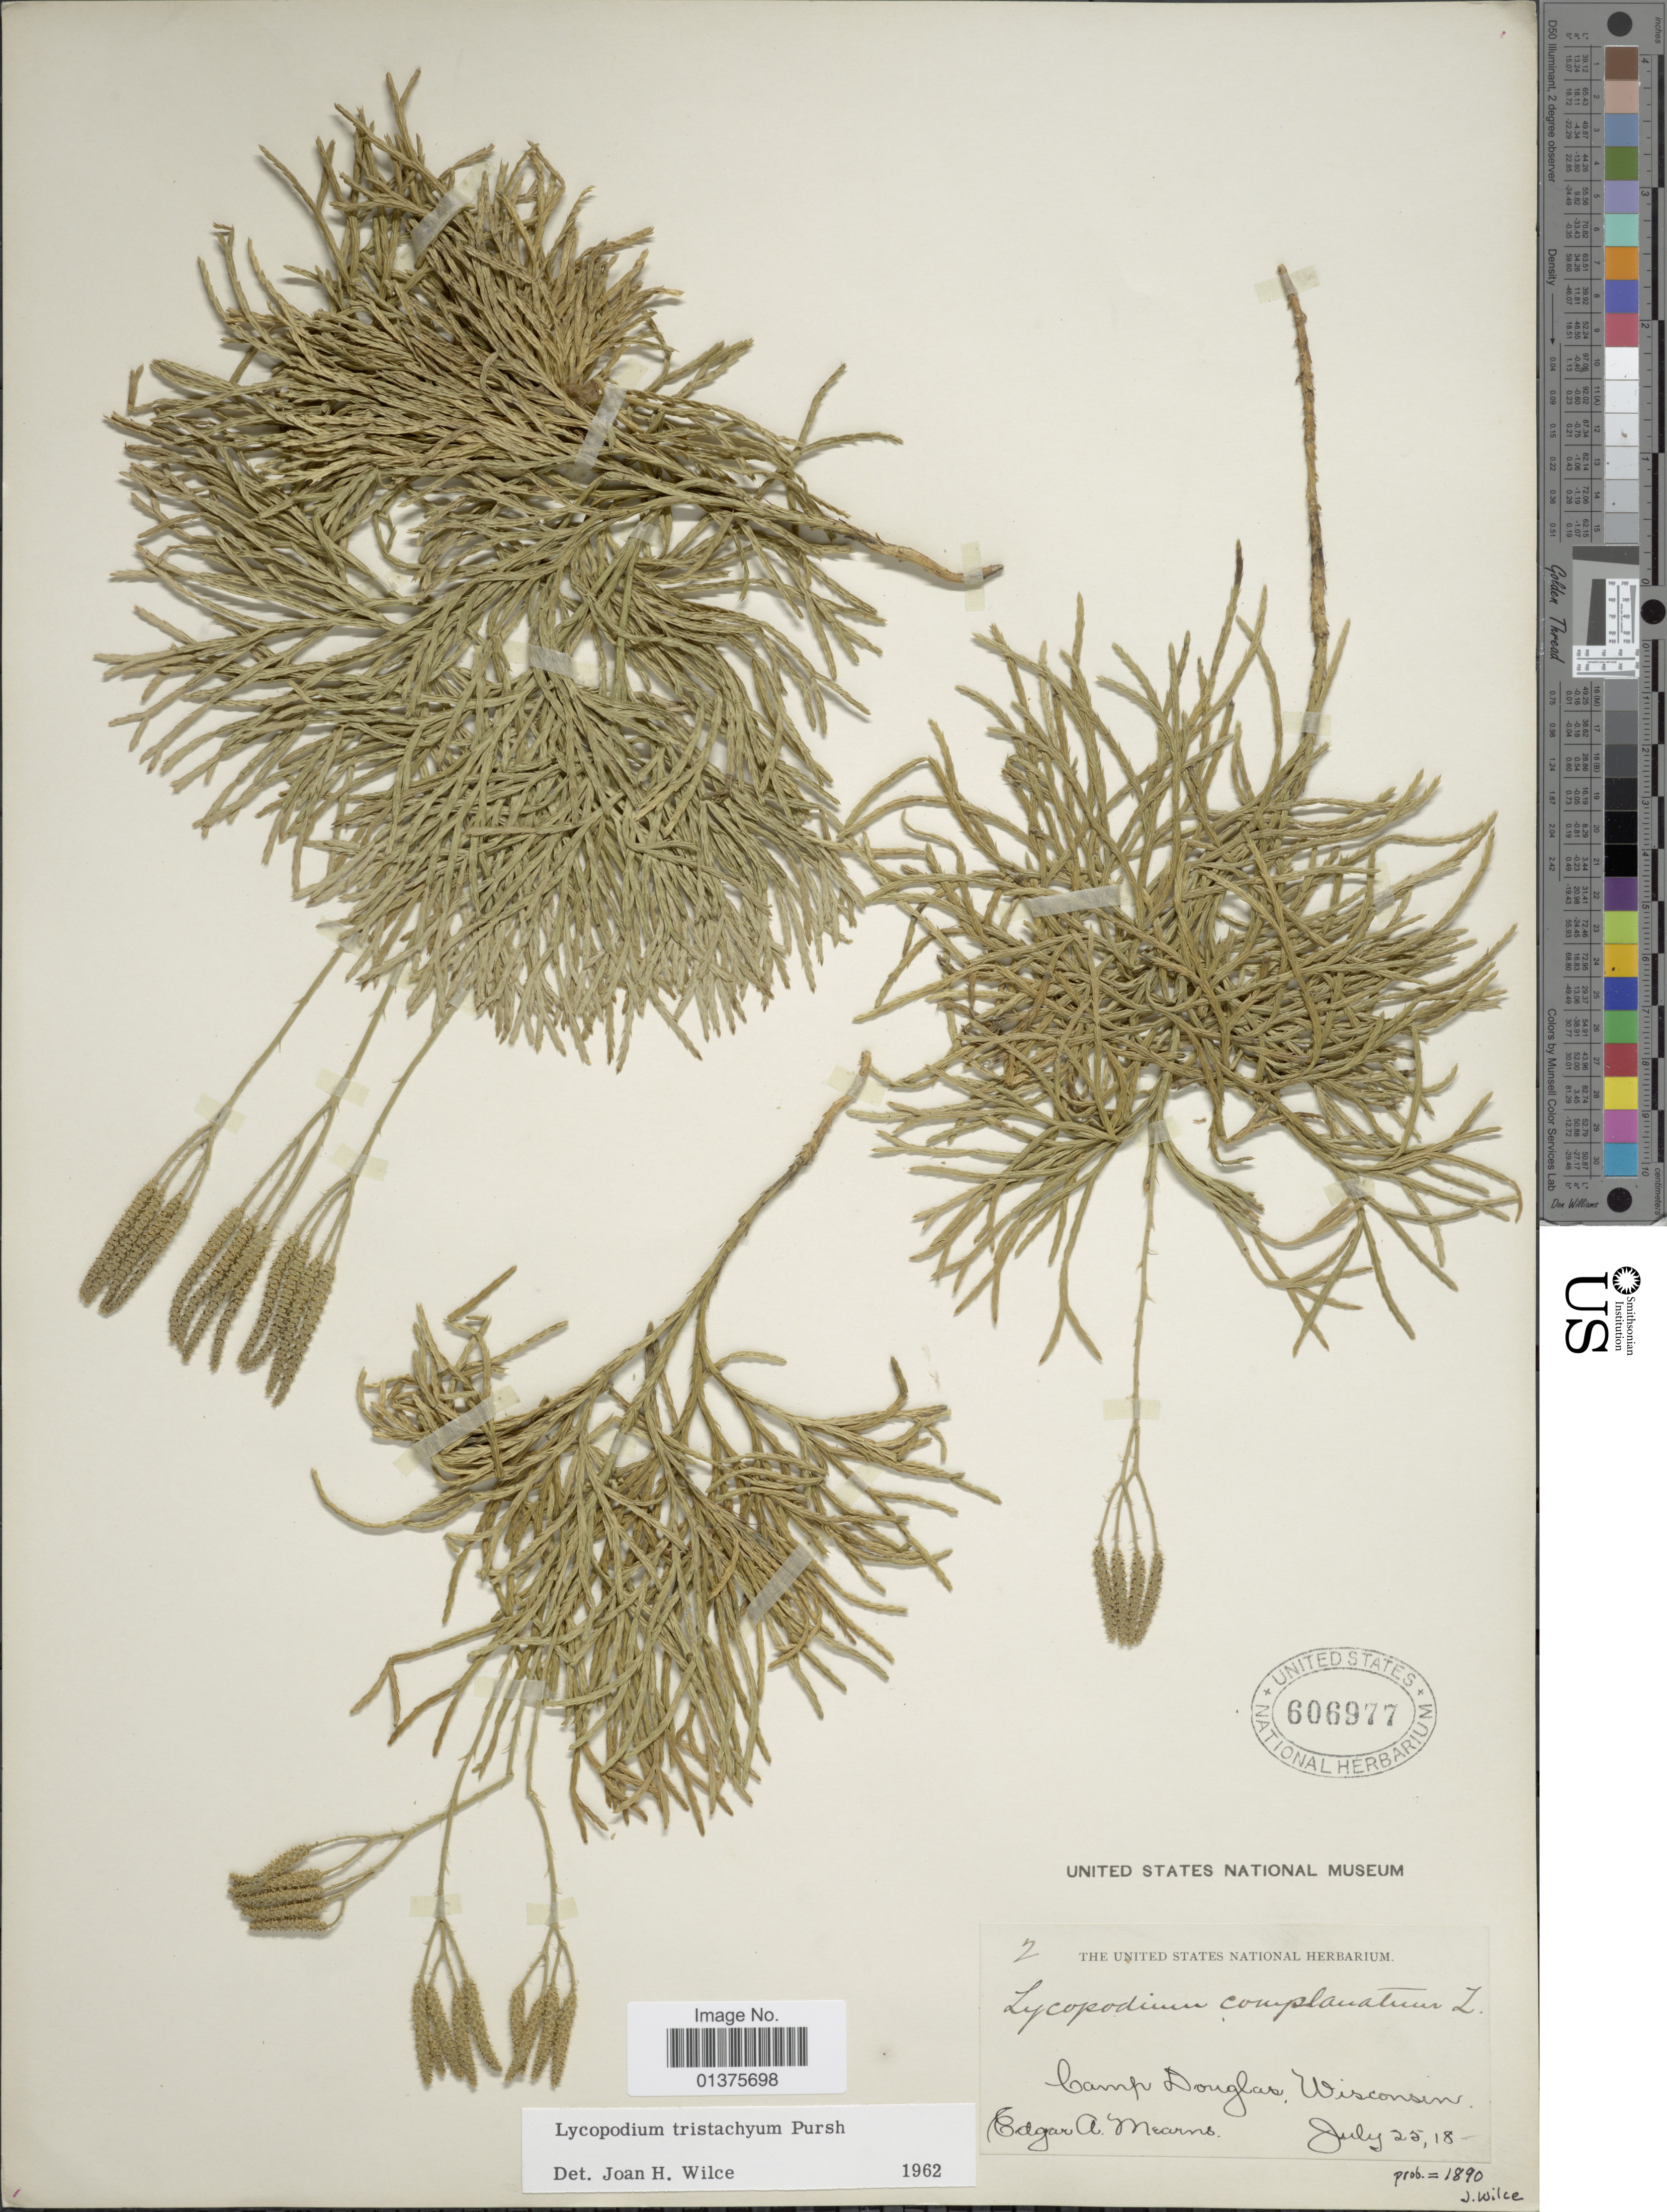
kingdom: Plantae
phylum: Tracheophyta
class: Lycopodiopsida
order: Lycopodiales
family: Lycopodiaceae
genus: Diphasiastrum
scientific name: Diphasiastrum tristachyum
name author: (Pursh) Holub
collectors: E. A. Mearns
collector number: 2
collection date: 1890-07-25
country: United States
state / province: Wisconsin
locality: Camp Douglas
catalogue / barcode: US 606977